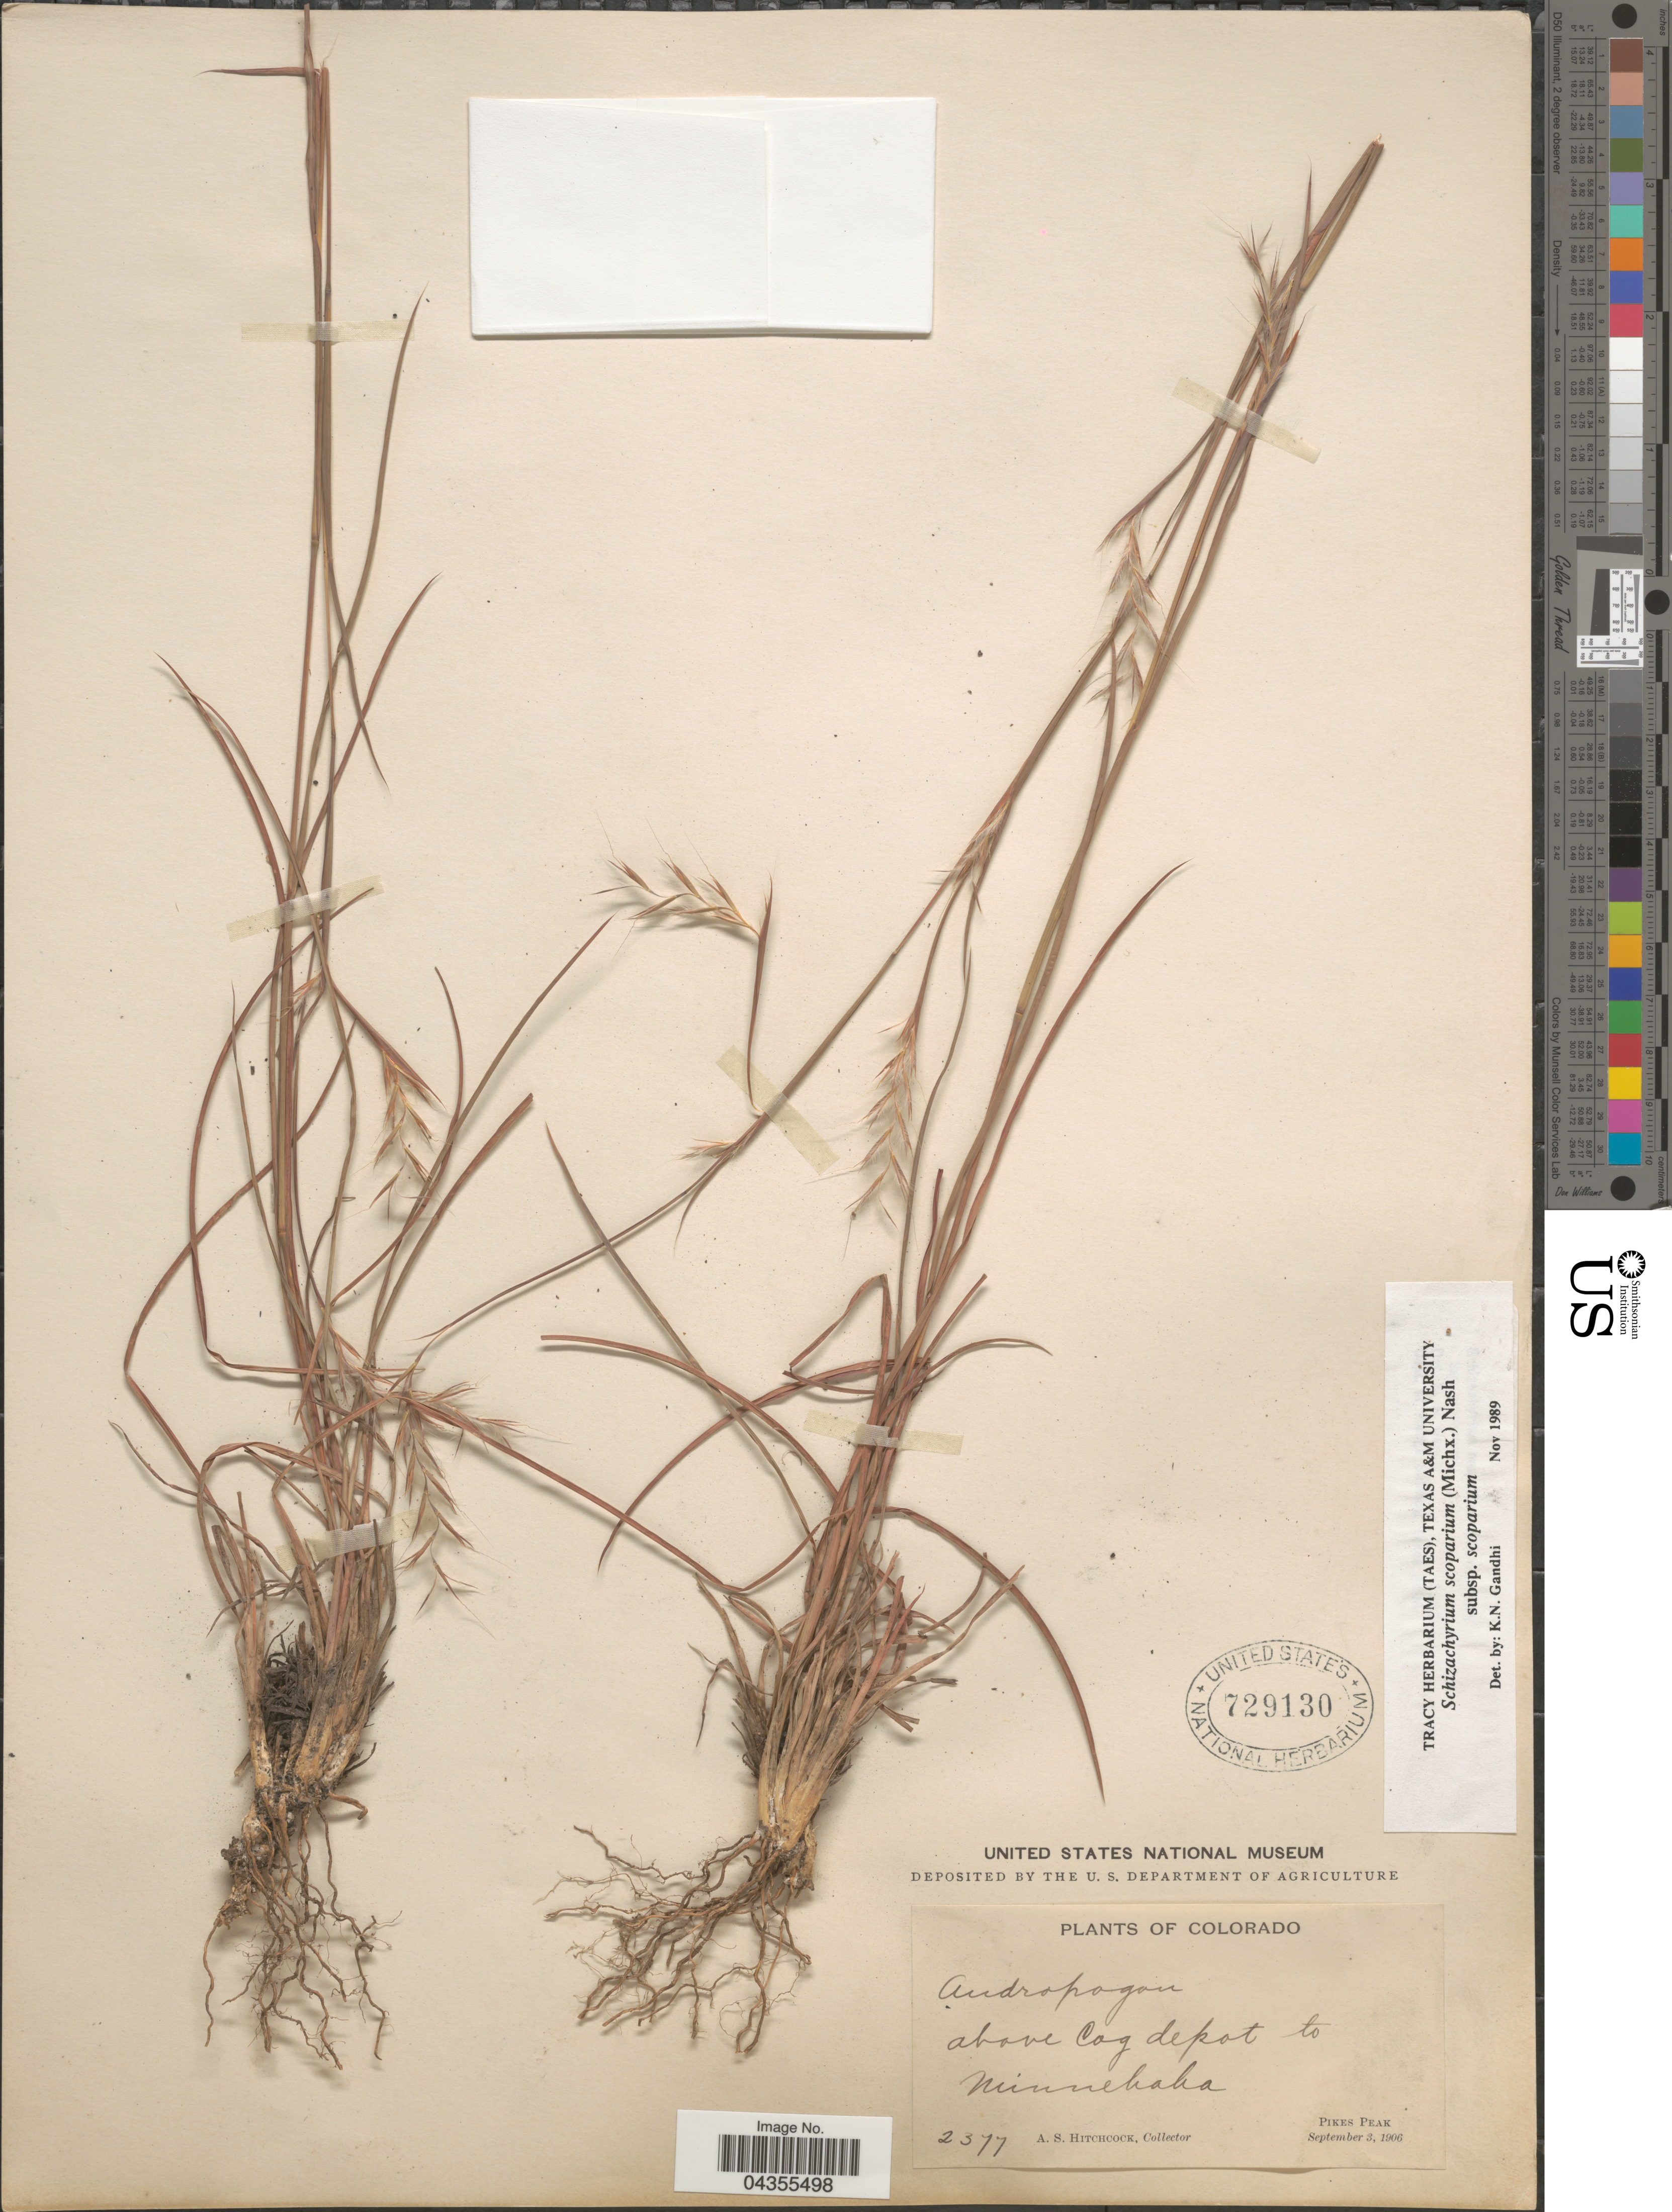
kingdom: Plantae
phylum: Tracheophyta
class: Liliopsida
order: Poales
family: Poaceae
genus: Schizachyrium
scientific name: Schizachyrium scoparium var. scoparium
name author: (Michx.) Nash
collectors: A. S. Hitchcock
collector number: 2377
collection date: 1906-09-03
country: United States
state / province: Colorado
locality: Above Cog depot to Minnehaha. Pikes Peak.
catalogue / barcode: US 729130